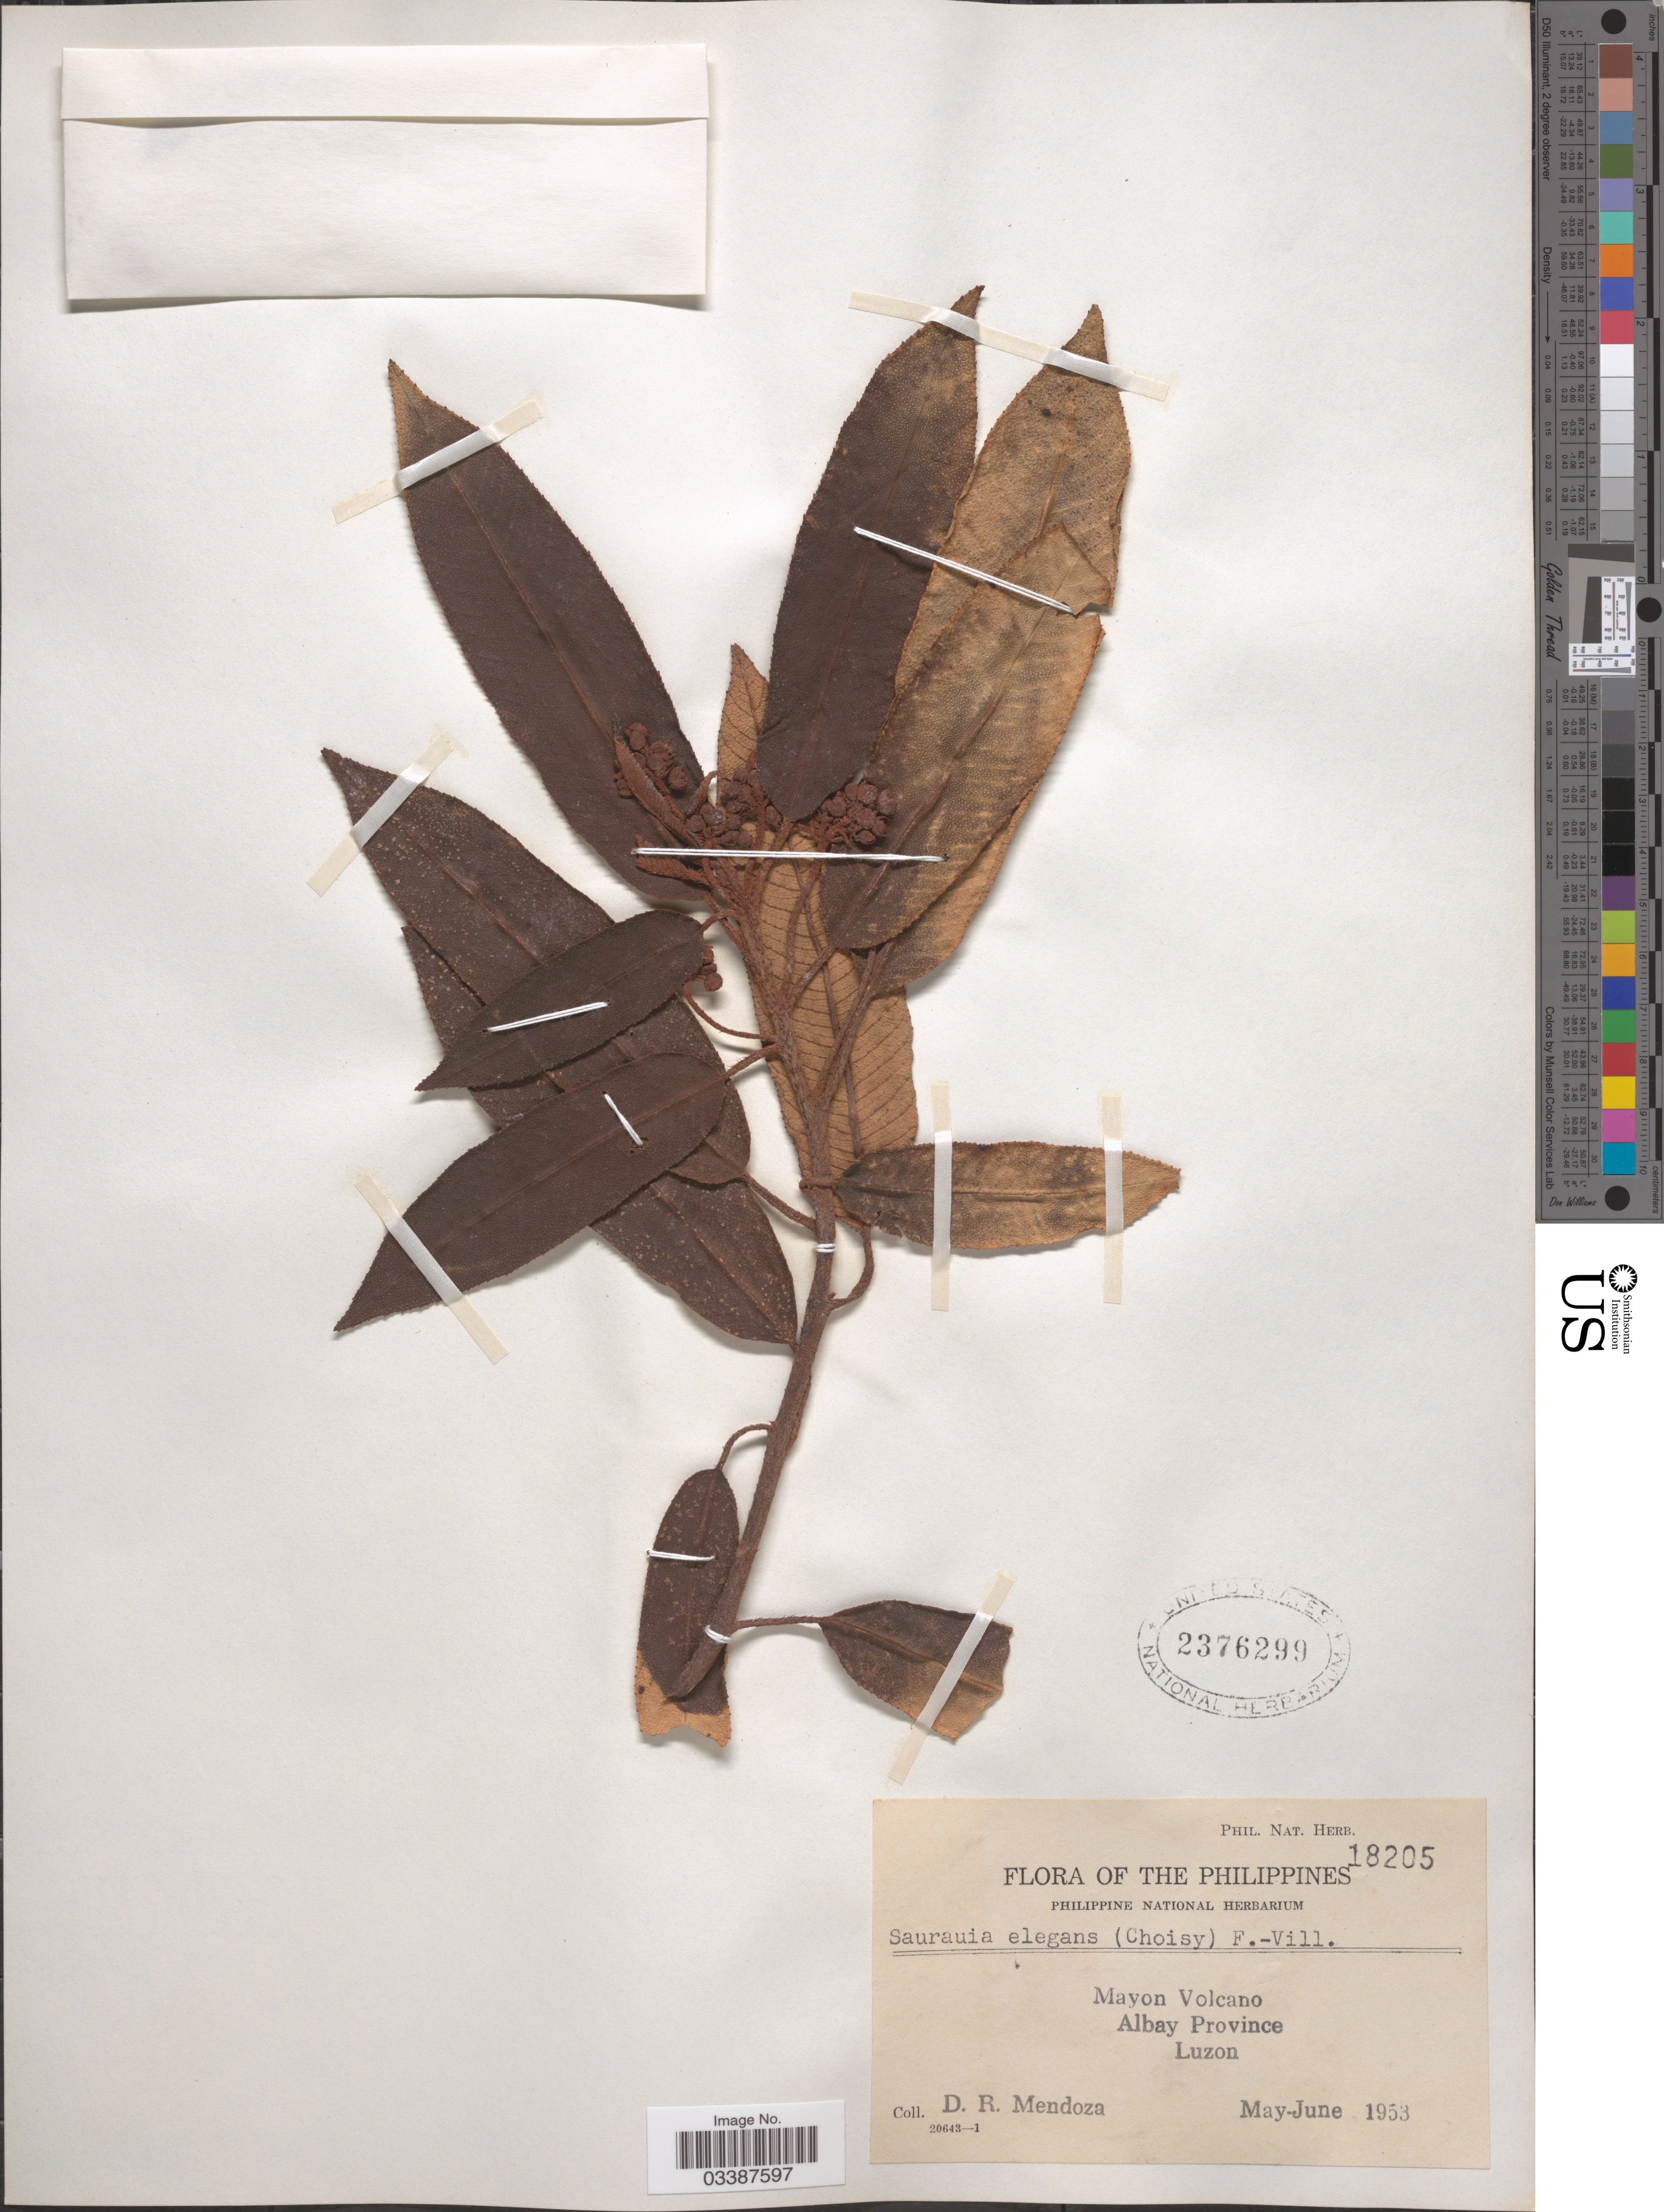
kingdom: Plantae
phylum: Tracheophyta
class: Magnoliopsida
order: Ericales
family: Actinidiaceae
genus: Saurauia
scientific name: Saurauia elegans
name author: Fern.-Vill.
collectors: D. Mendoza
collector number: Phil. Nat. Herb. 18205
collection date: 1953-05/1953-06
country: Philippines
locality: Mayon Volcano, Albay Province, Luzon.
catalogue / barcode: US 2376299